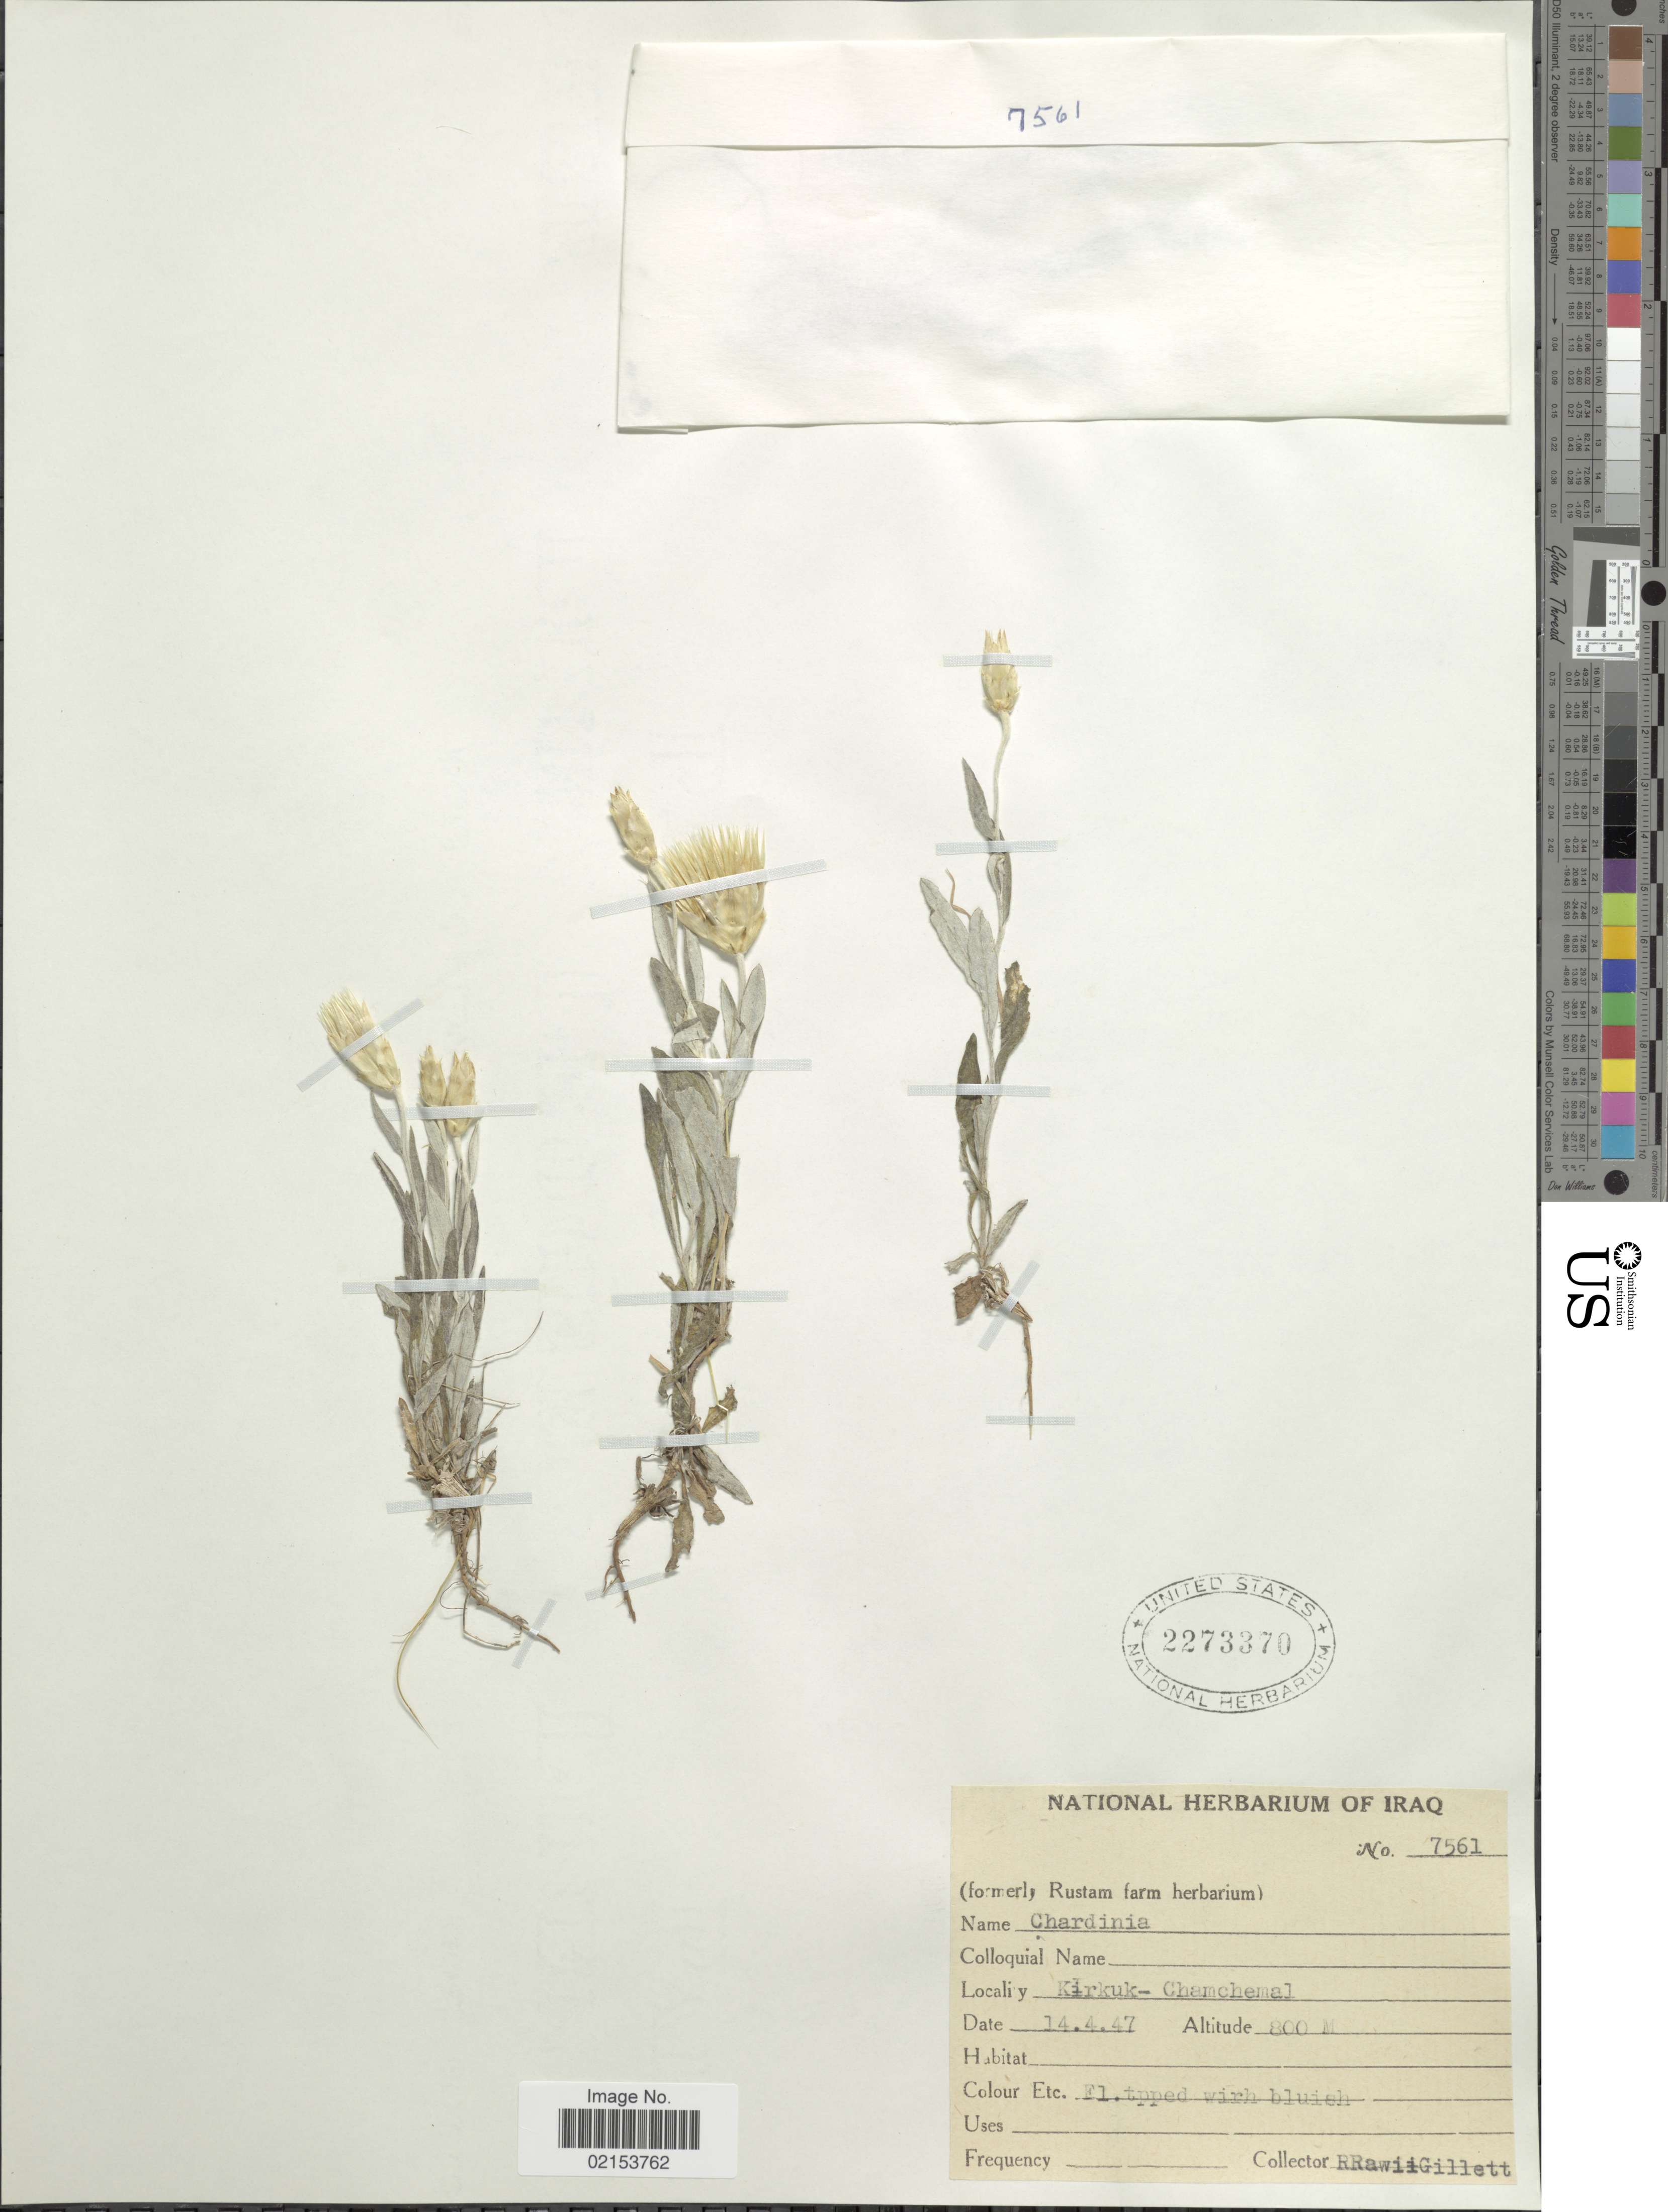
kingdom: Plantae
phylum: Tracheophyta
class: Magnoliopsida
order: Asterales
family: Asteraceae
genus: Chardinia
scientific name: Chardinia sp.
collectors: -. Rawi & Gillett, --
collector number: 7561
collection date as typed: Transcribed d/m/y: 14/4/47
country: Iraq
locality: Kirkuk-Chamchemal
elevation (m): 800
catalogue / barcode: US 2273370